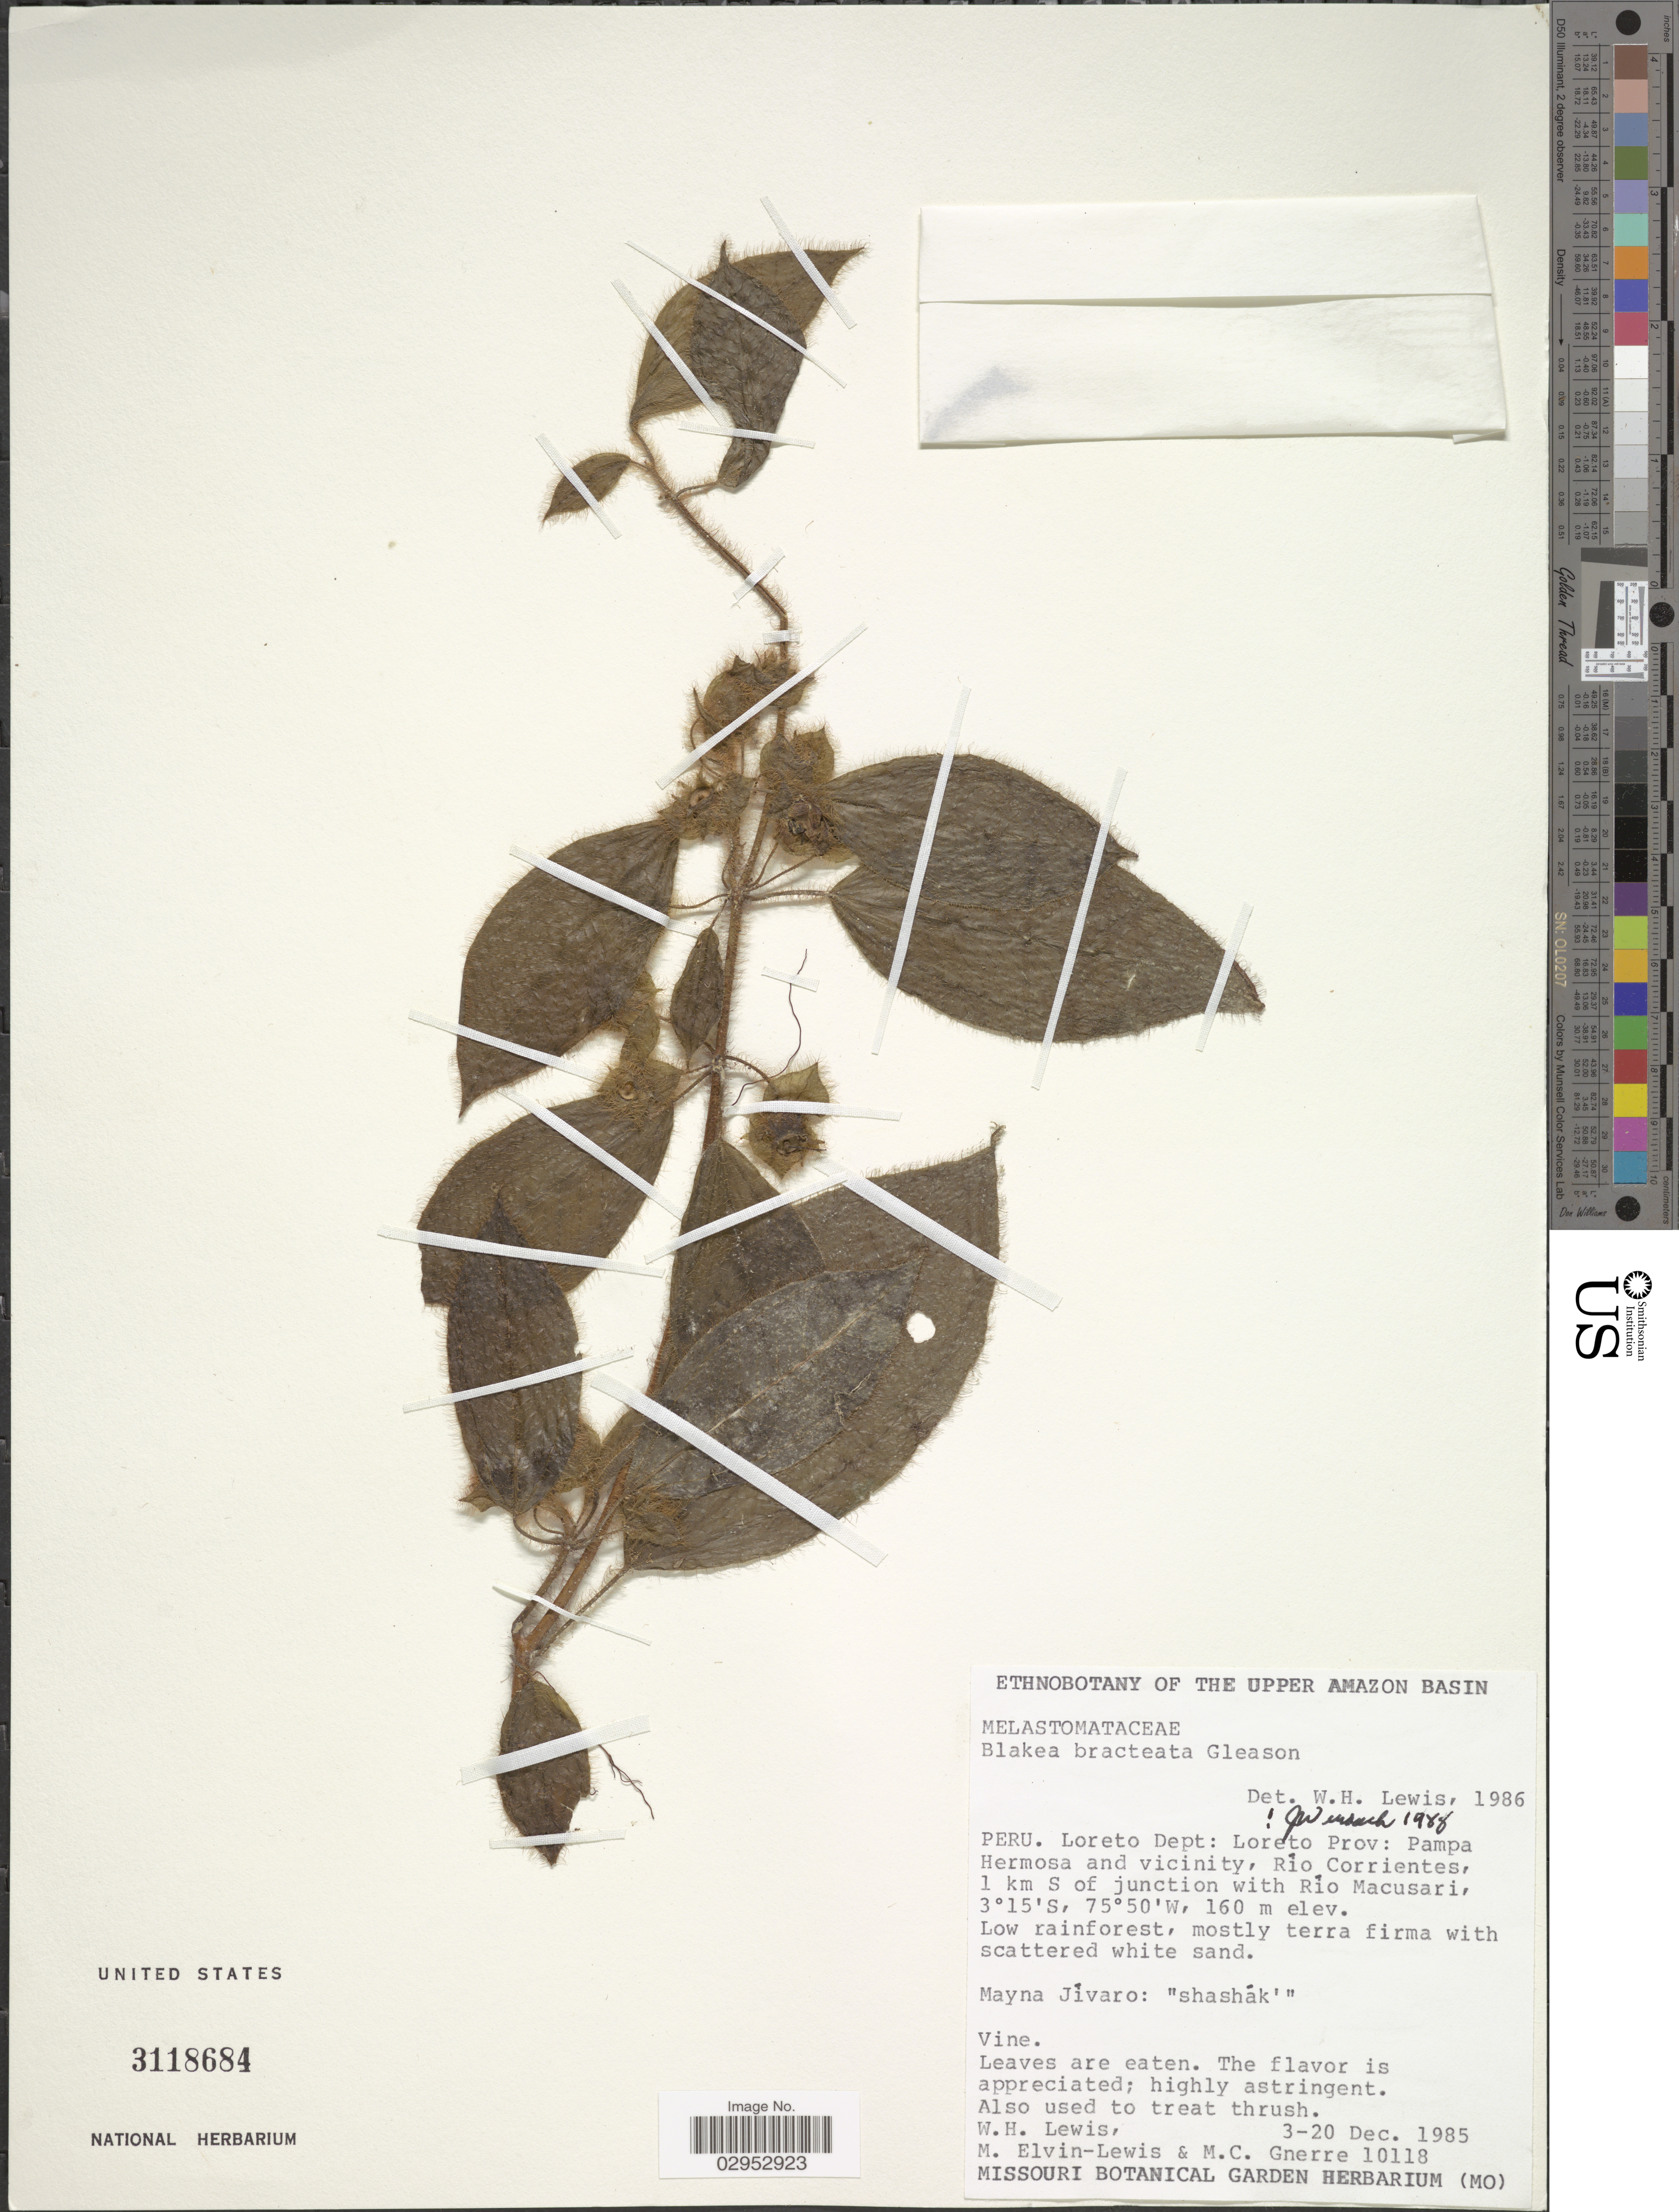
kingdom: Plantae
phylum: Tracheophyta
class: Magnoliopsida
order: Myrtales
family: Melastomataceae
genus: Blakea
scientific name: Blakea bracteata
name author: Gleason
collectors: W. H. Lewis, M. Elvin-Lewis & M. Gnerre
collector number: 10118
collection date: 1985-12-03/1985-12-20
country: Peru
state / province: Loreto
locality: Loreto Dept: Loreto Prov: Pampa Hermosa and vicinity, Río Corrientes, 1 km S of junction with Rio Macusari.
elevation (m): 160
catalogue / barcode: US 3118684